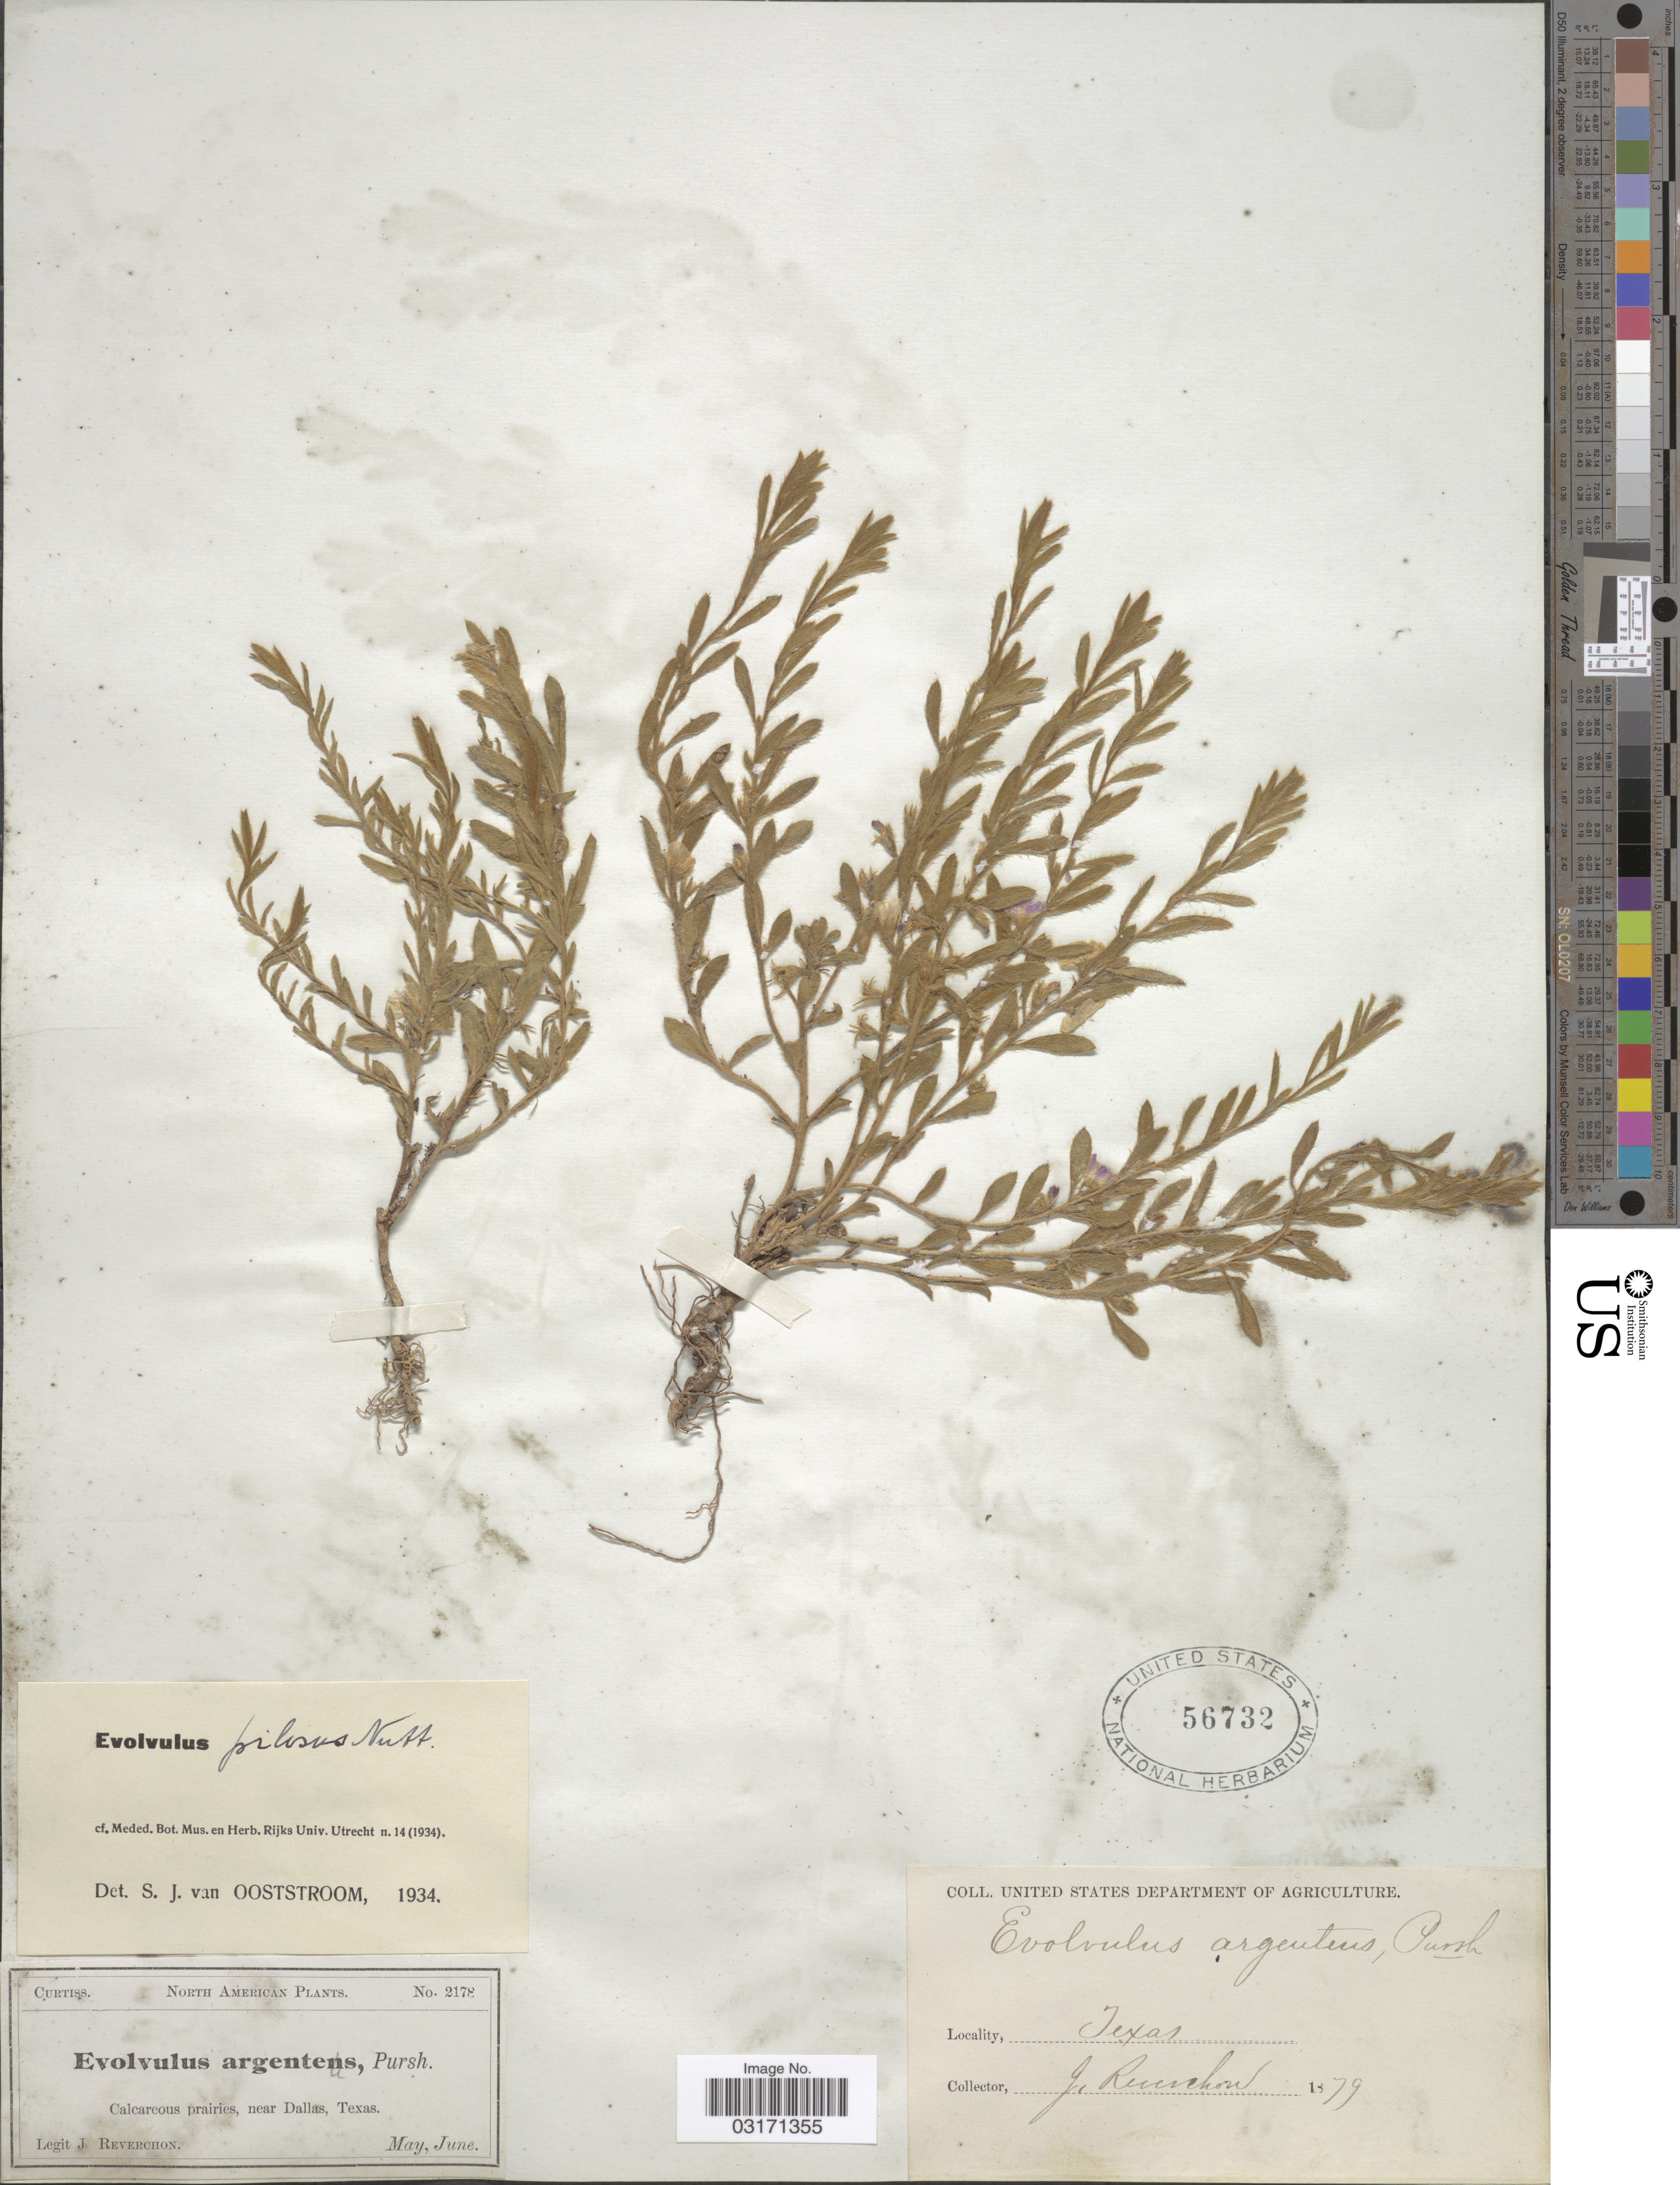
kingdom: Plantae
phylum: Tracheophyta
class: Magnoliopsida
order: Solanales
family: Convolvulaceae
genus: Evolvulus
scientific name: Evolvulus pilosus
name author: Roxb.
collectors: J. Reverchon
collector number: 2178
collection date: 1879-05/1879-06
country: United States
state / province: Texas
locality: Near Dallas.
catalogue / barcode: US 56732